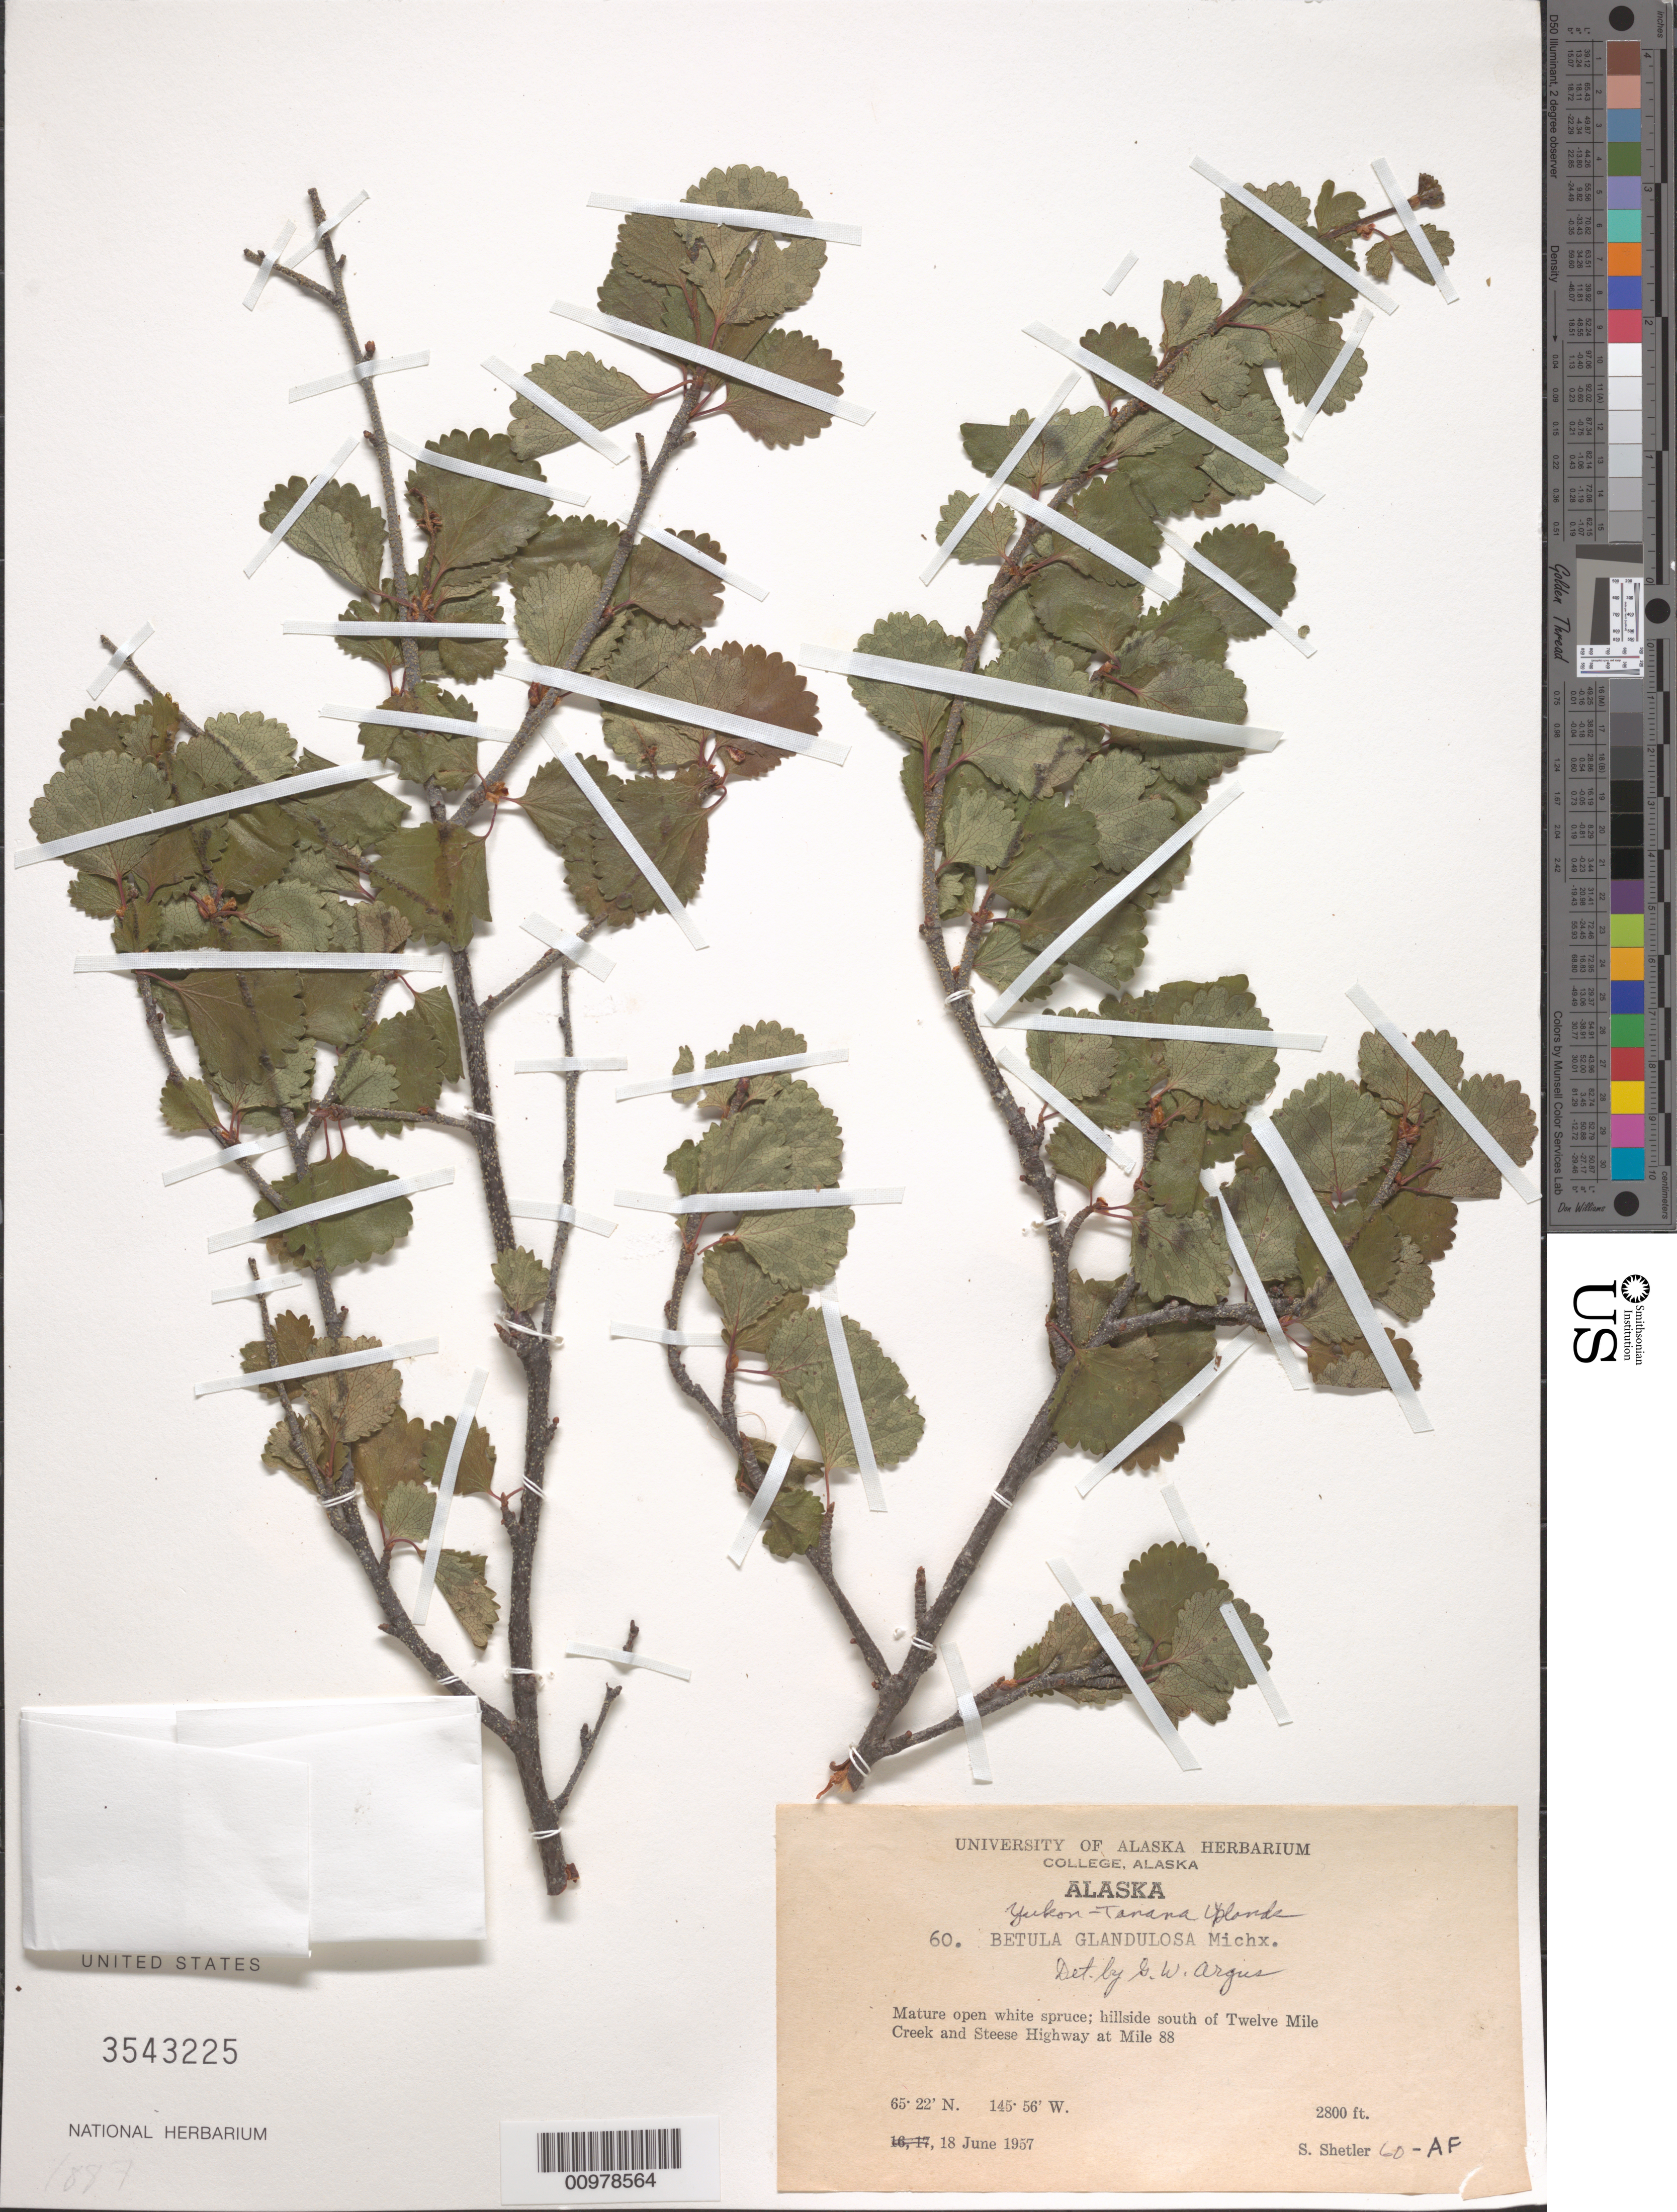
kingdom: Plantae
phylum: Tracheophyta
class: Magnoliopsida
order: Fagales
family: Betulaceae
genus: Betula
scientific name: Betula glandulosa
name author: Michx.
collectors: S. Shetler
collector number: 60-AF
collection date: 1957-06-18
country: United States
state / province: Alaska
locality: Yukon - Tanana Uplands. Hillside south of Twelve Mile Creek and Steese Highway at Mile 88.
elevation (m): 853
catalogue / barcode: US 3543225